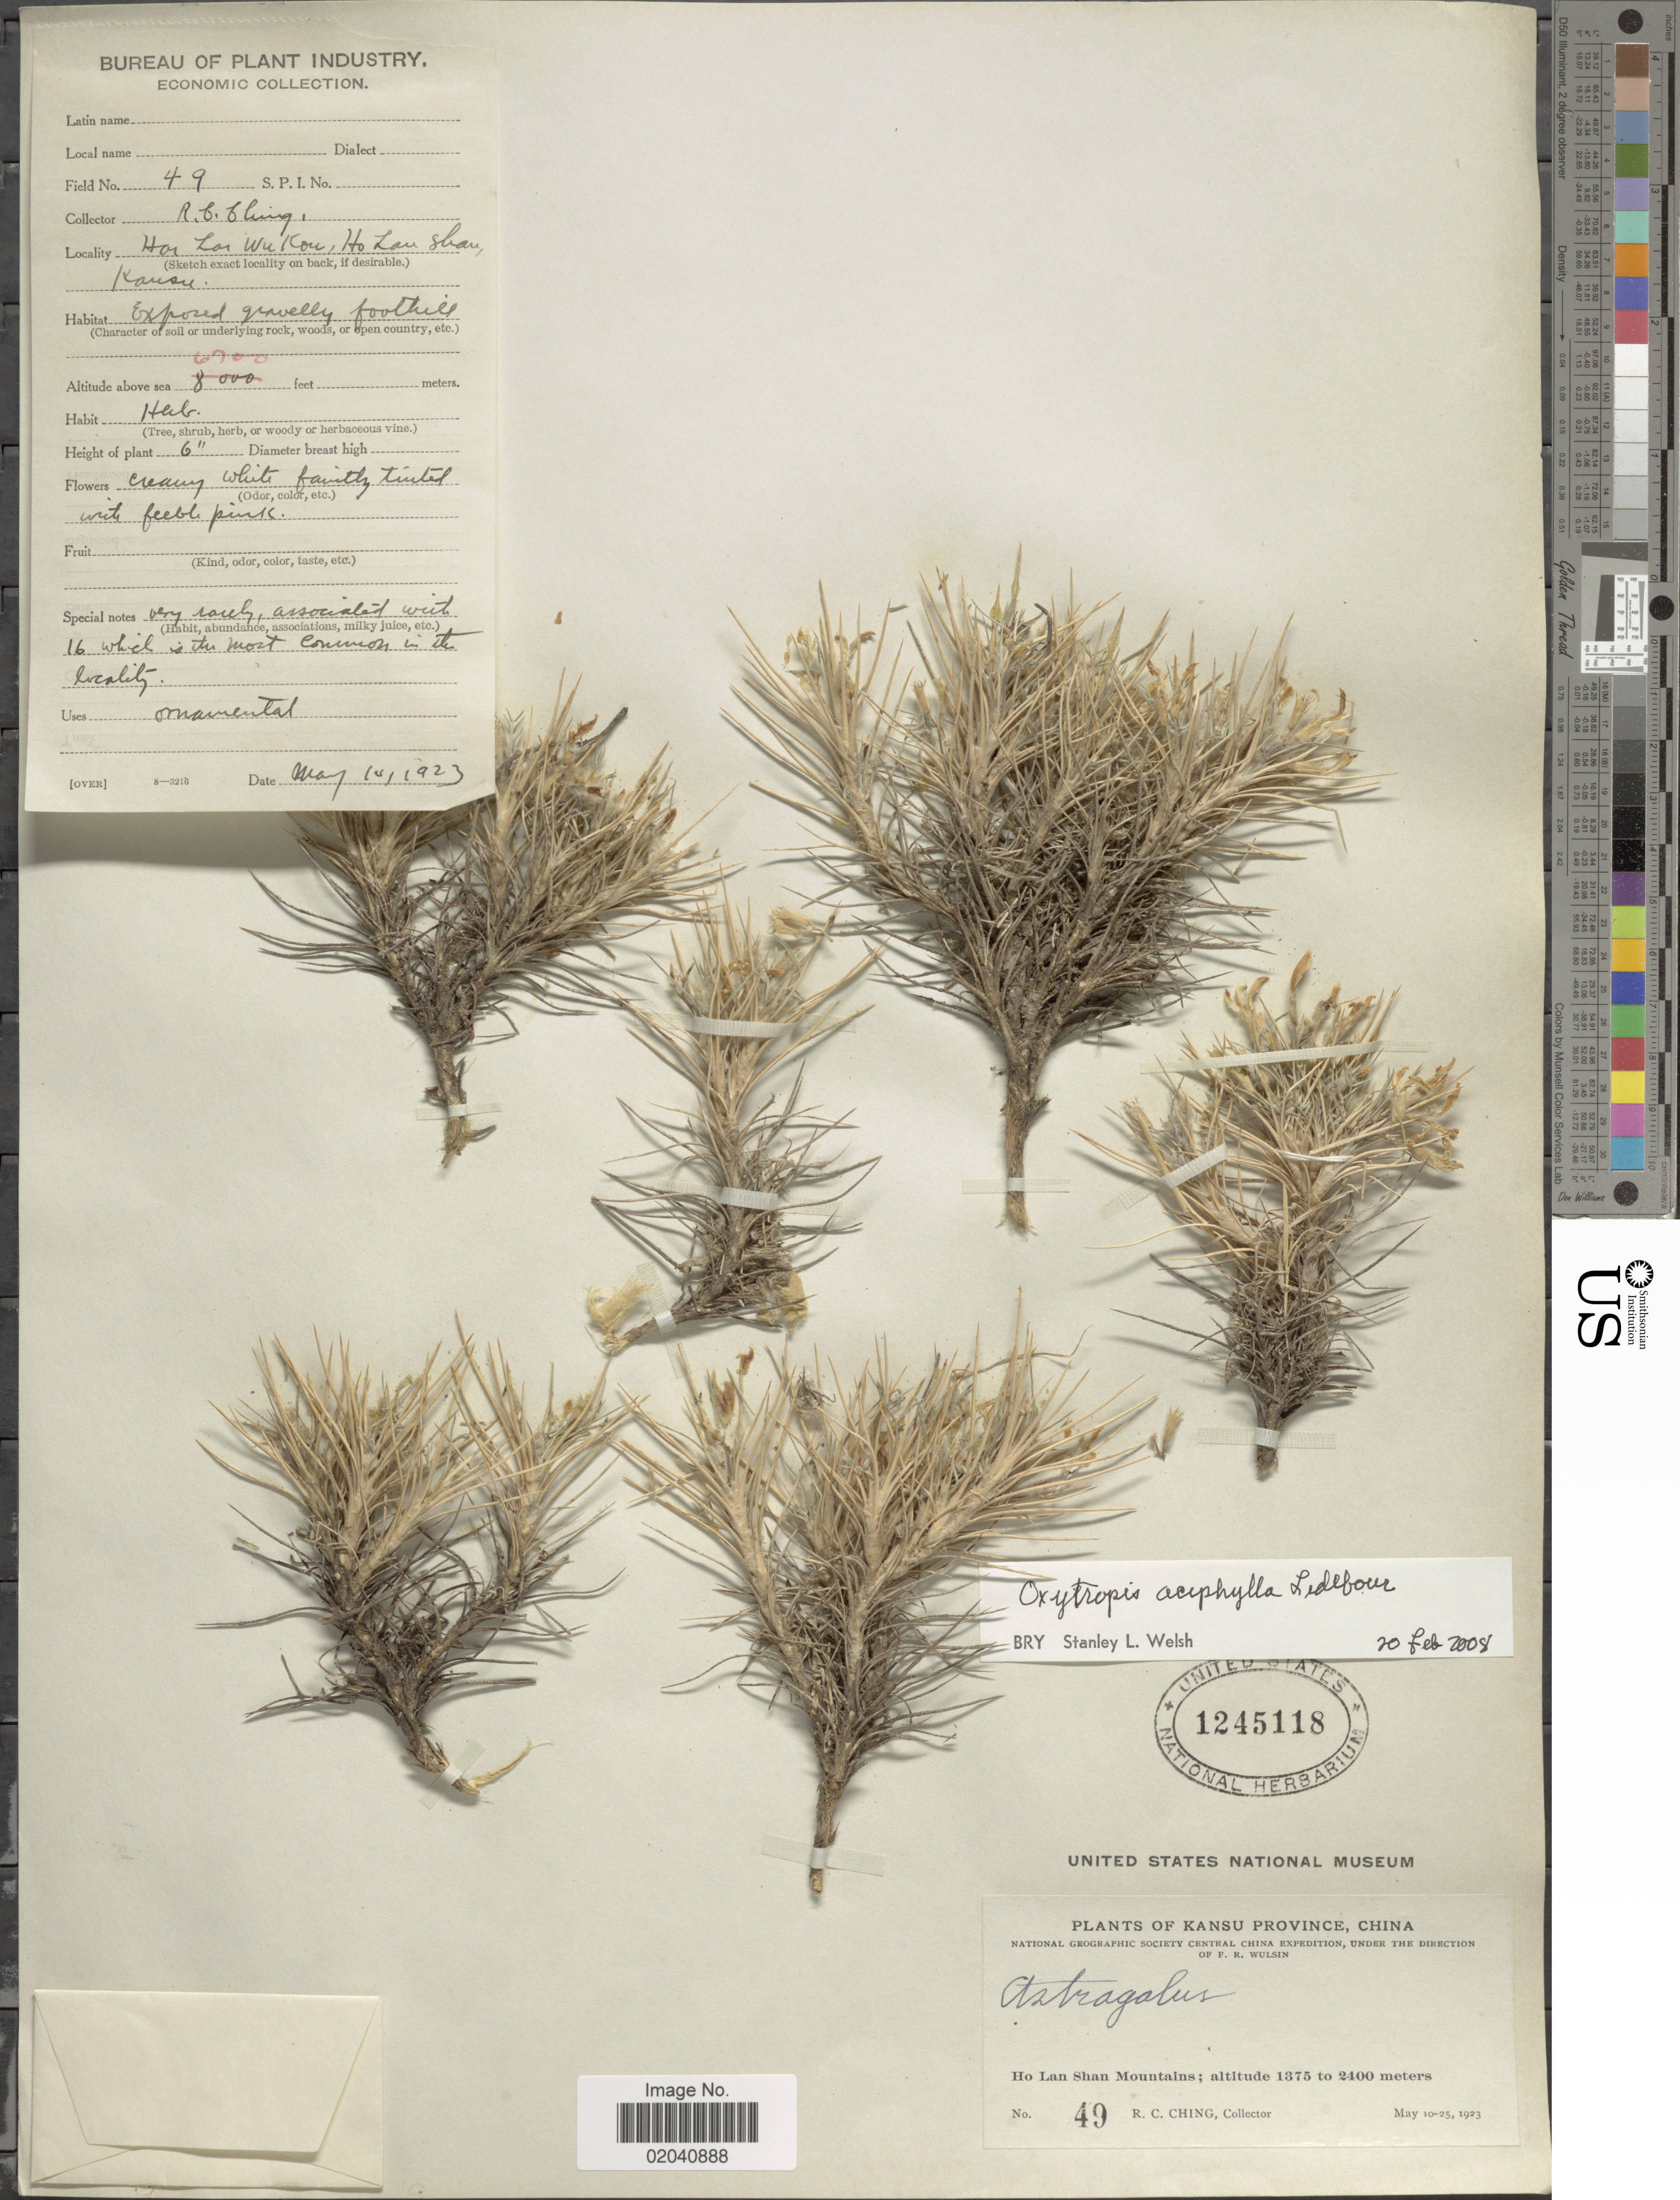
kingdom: Plantae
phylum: Tracheophyta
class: Magnoliopsida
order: Fabales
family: Fabaceae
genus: Oxytropis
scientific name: Oxytropis aciphylla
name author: Ledeb.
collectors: R. C. Ching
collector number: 49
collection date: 1923-05-10/1923-10-25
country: China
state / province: Gansu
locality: Ho Lan Shan Mountains, Ho Lan Wu Kon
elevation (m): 2042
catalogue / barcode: US 1245118